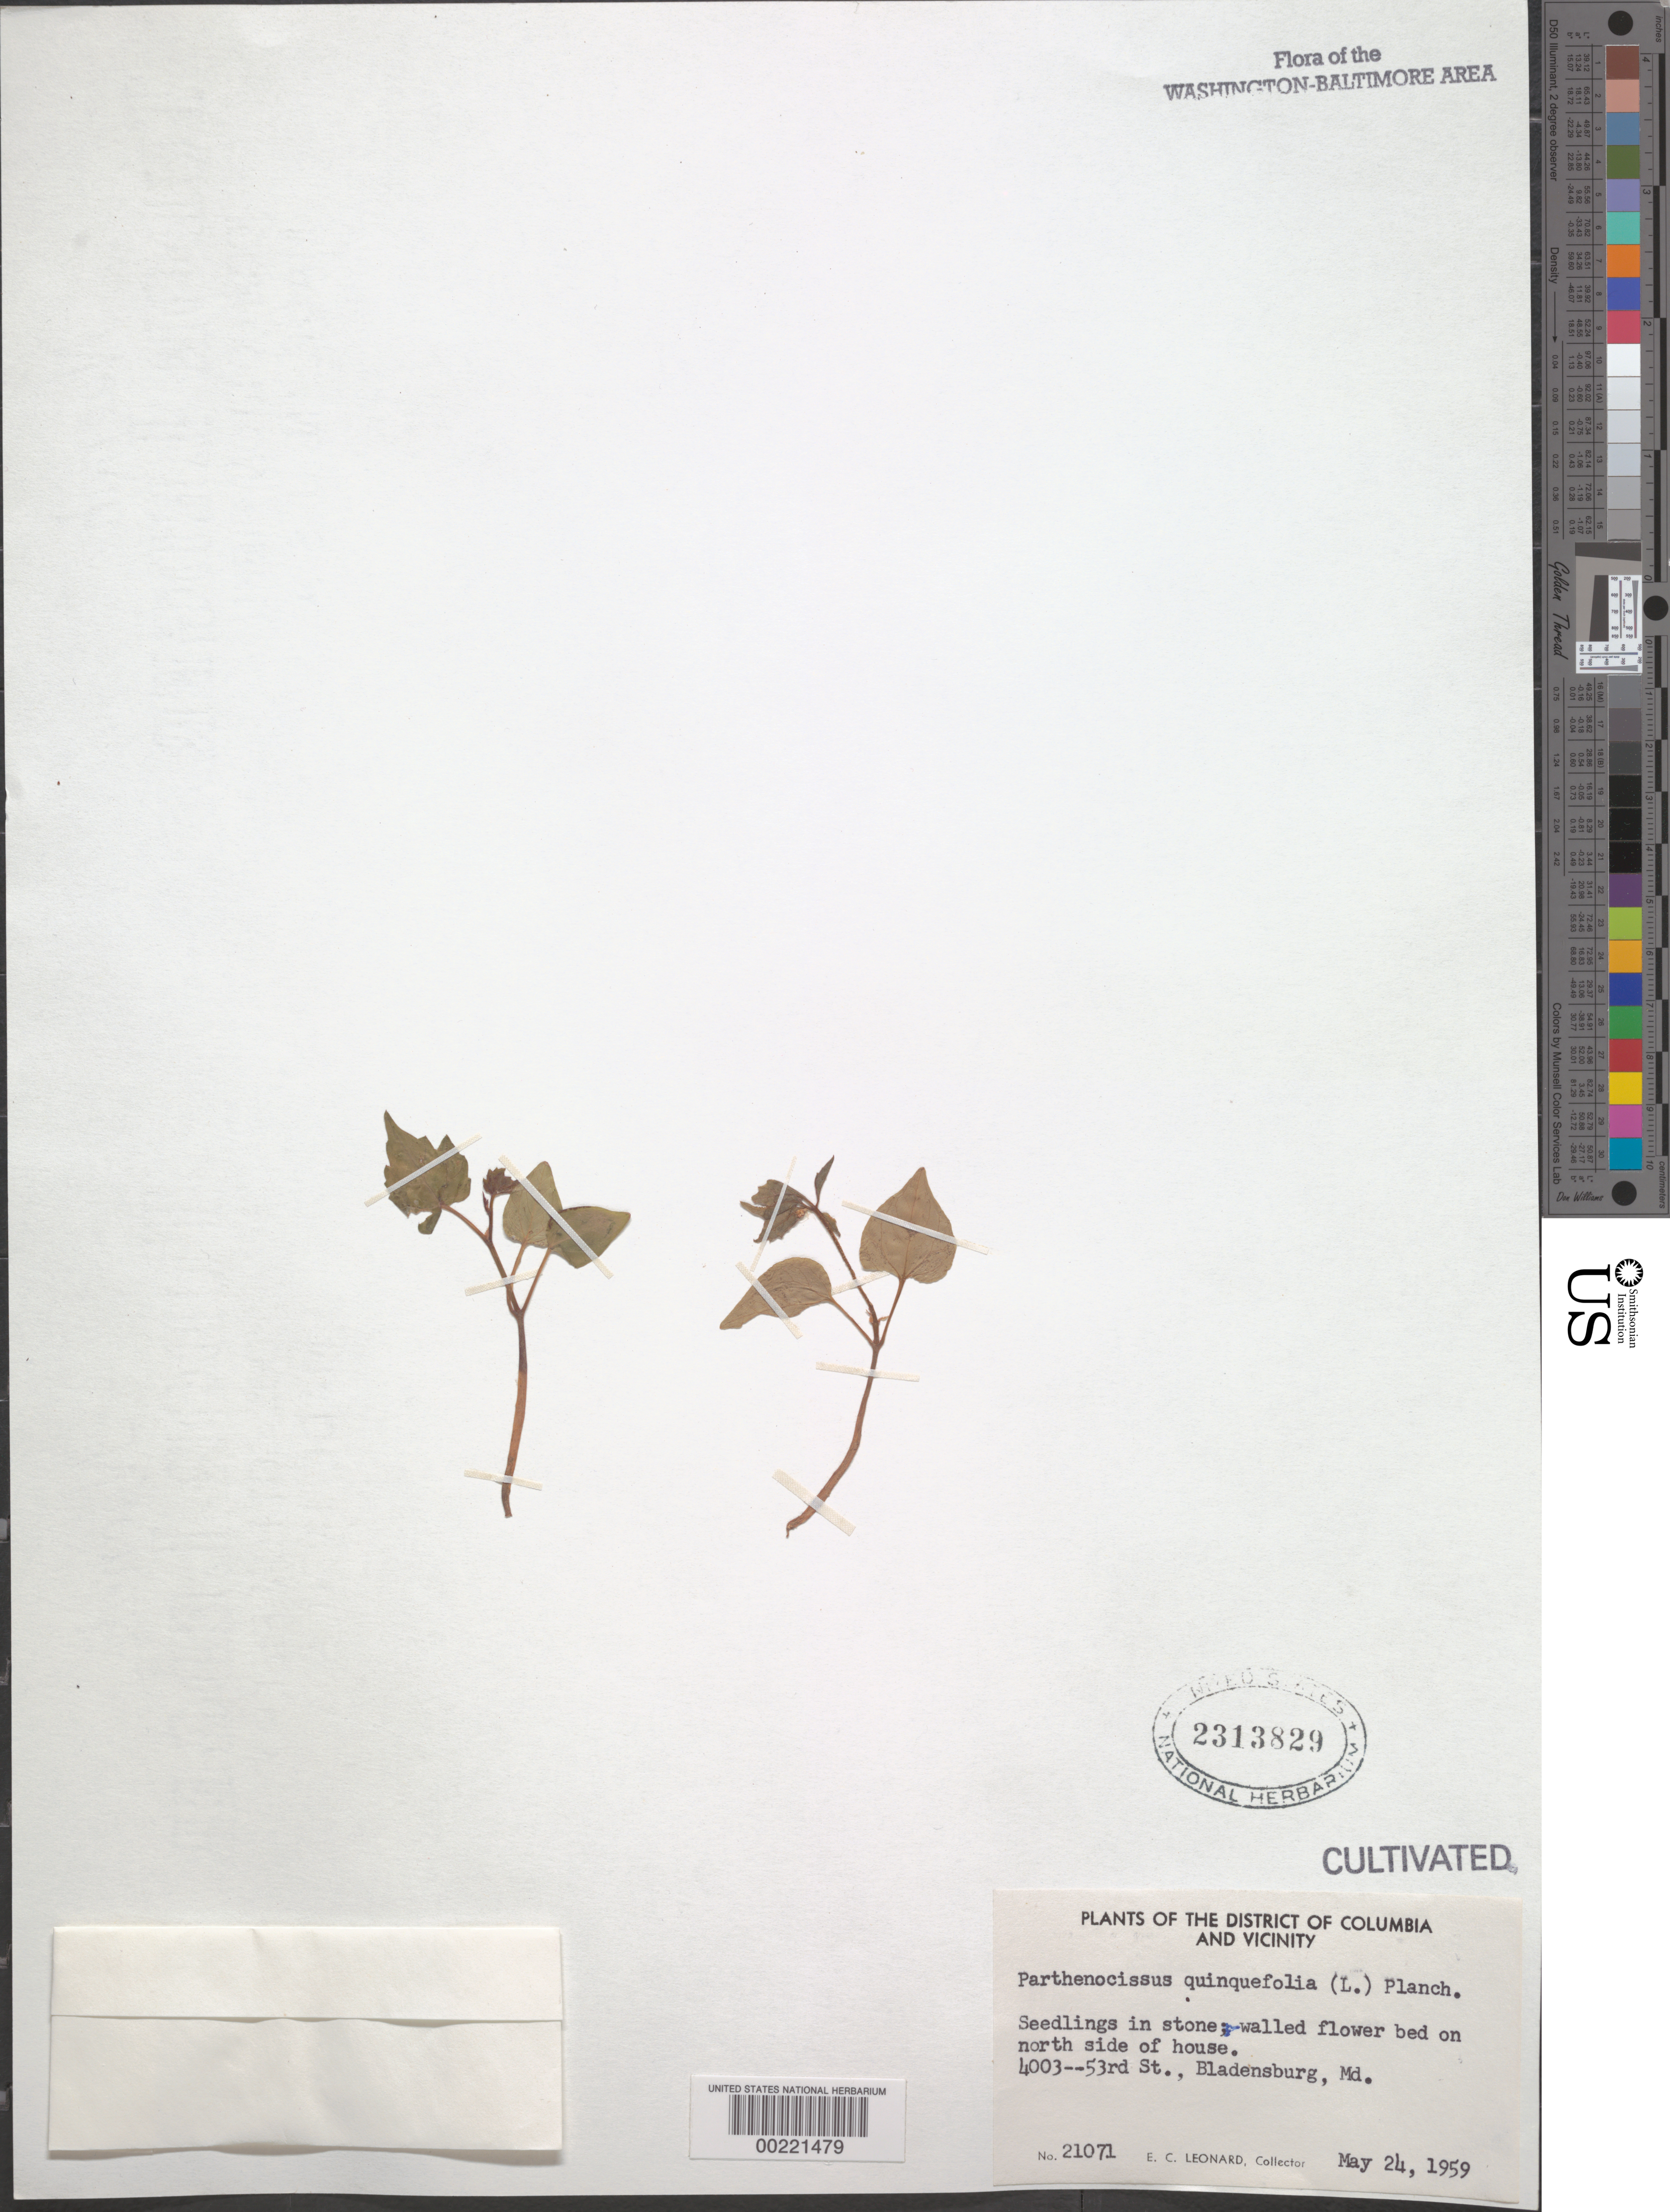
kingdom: Plantae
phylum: Tracheophyta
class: Magnoliopsida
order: Vitales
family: Vitaceae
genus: Parthenocissus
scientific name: Parthenocissus quinquefolia var. hirsuta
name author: (Pursh) Planch.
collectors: E. C. Leonard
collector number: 21071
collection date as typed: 24 May 1959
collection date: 1959-05-24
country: United States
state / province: Maryland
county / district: Prince George's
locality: Bladensburg, 4003 53 St, N side of House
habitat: Flower bed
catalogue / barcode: US 2313829